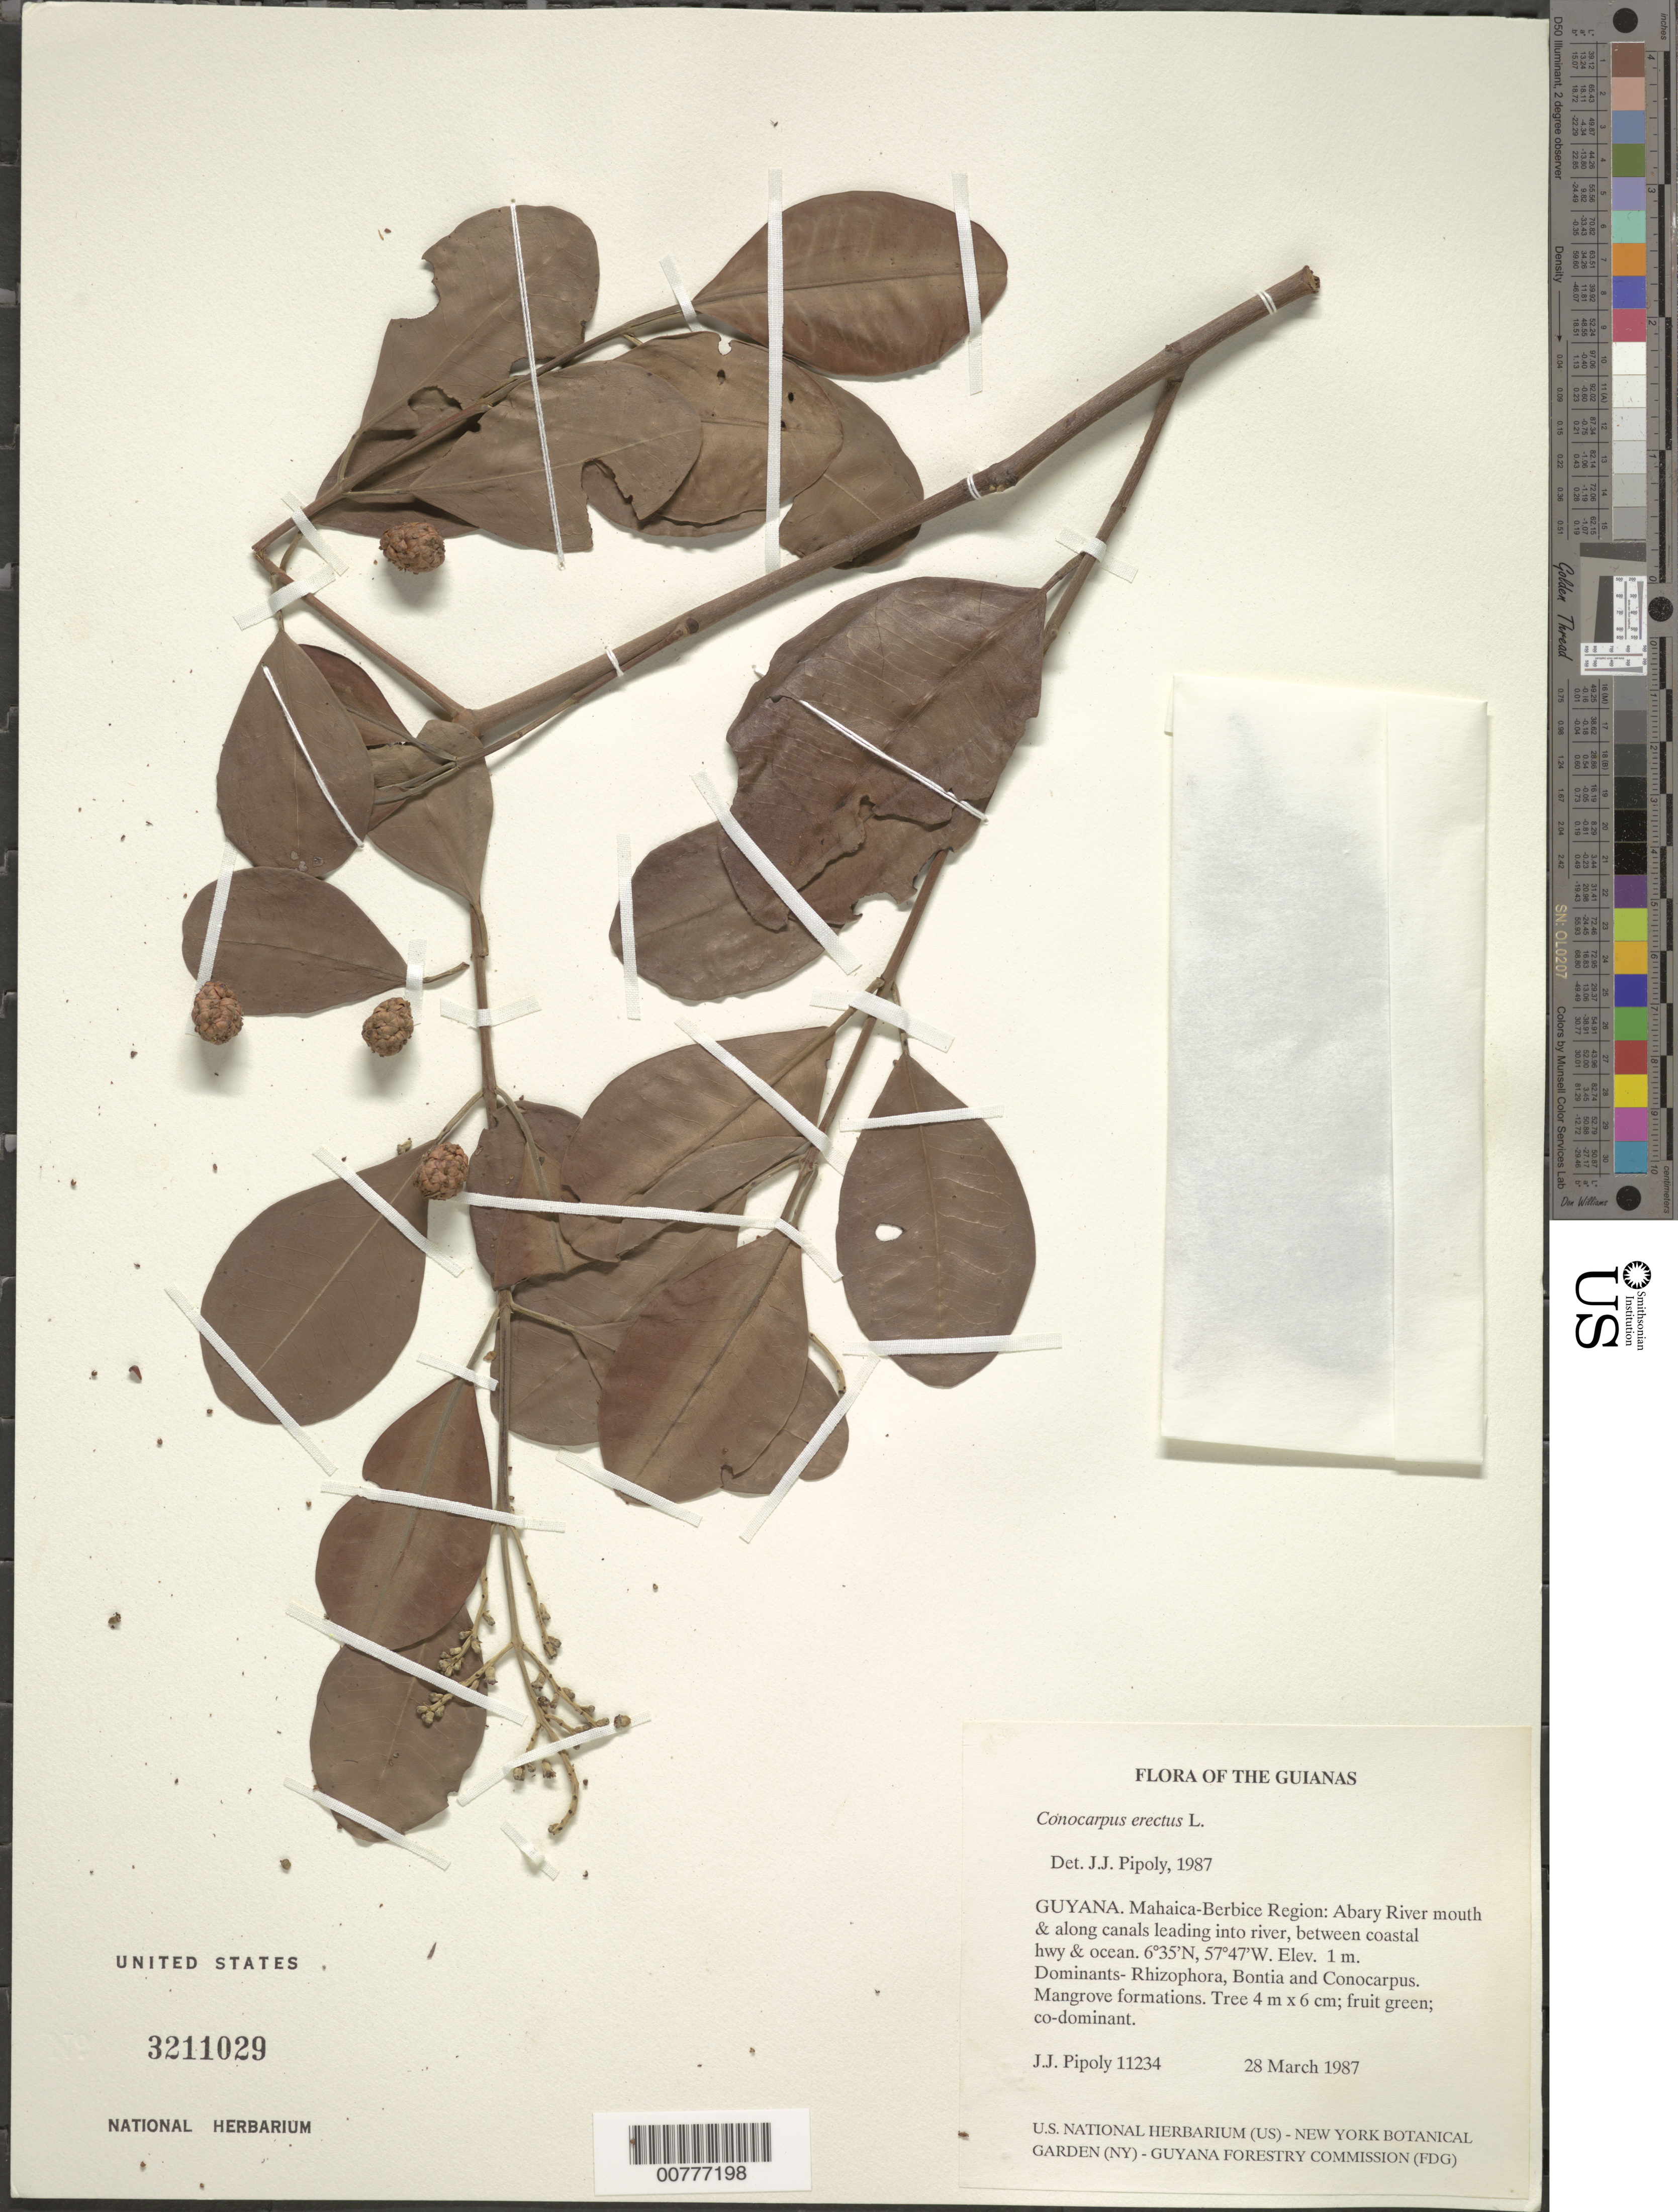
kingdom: Plantae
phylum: Tracheophyta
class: Magnoliopsida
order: Myrtales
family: Combretaceae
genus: Conocarpus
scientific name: Conocarpus erectus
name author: L.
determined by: Pipoly, J. J., III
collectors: J. J. Pipoly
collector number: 11234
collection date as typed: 28 March 1987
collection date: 1987-03-28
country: Guyana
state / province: Mahaica-Berbice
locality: Abary River mouth & along canals leading into river, between coastal hwy & ocean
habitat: Mangrove formations. Dominants: Rhizophora, Avicennia, and Conocarpus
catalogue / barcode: US 3211029